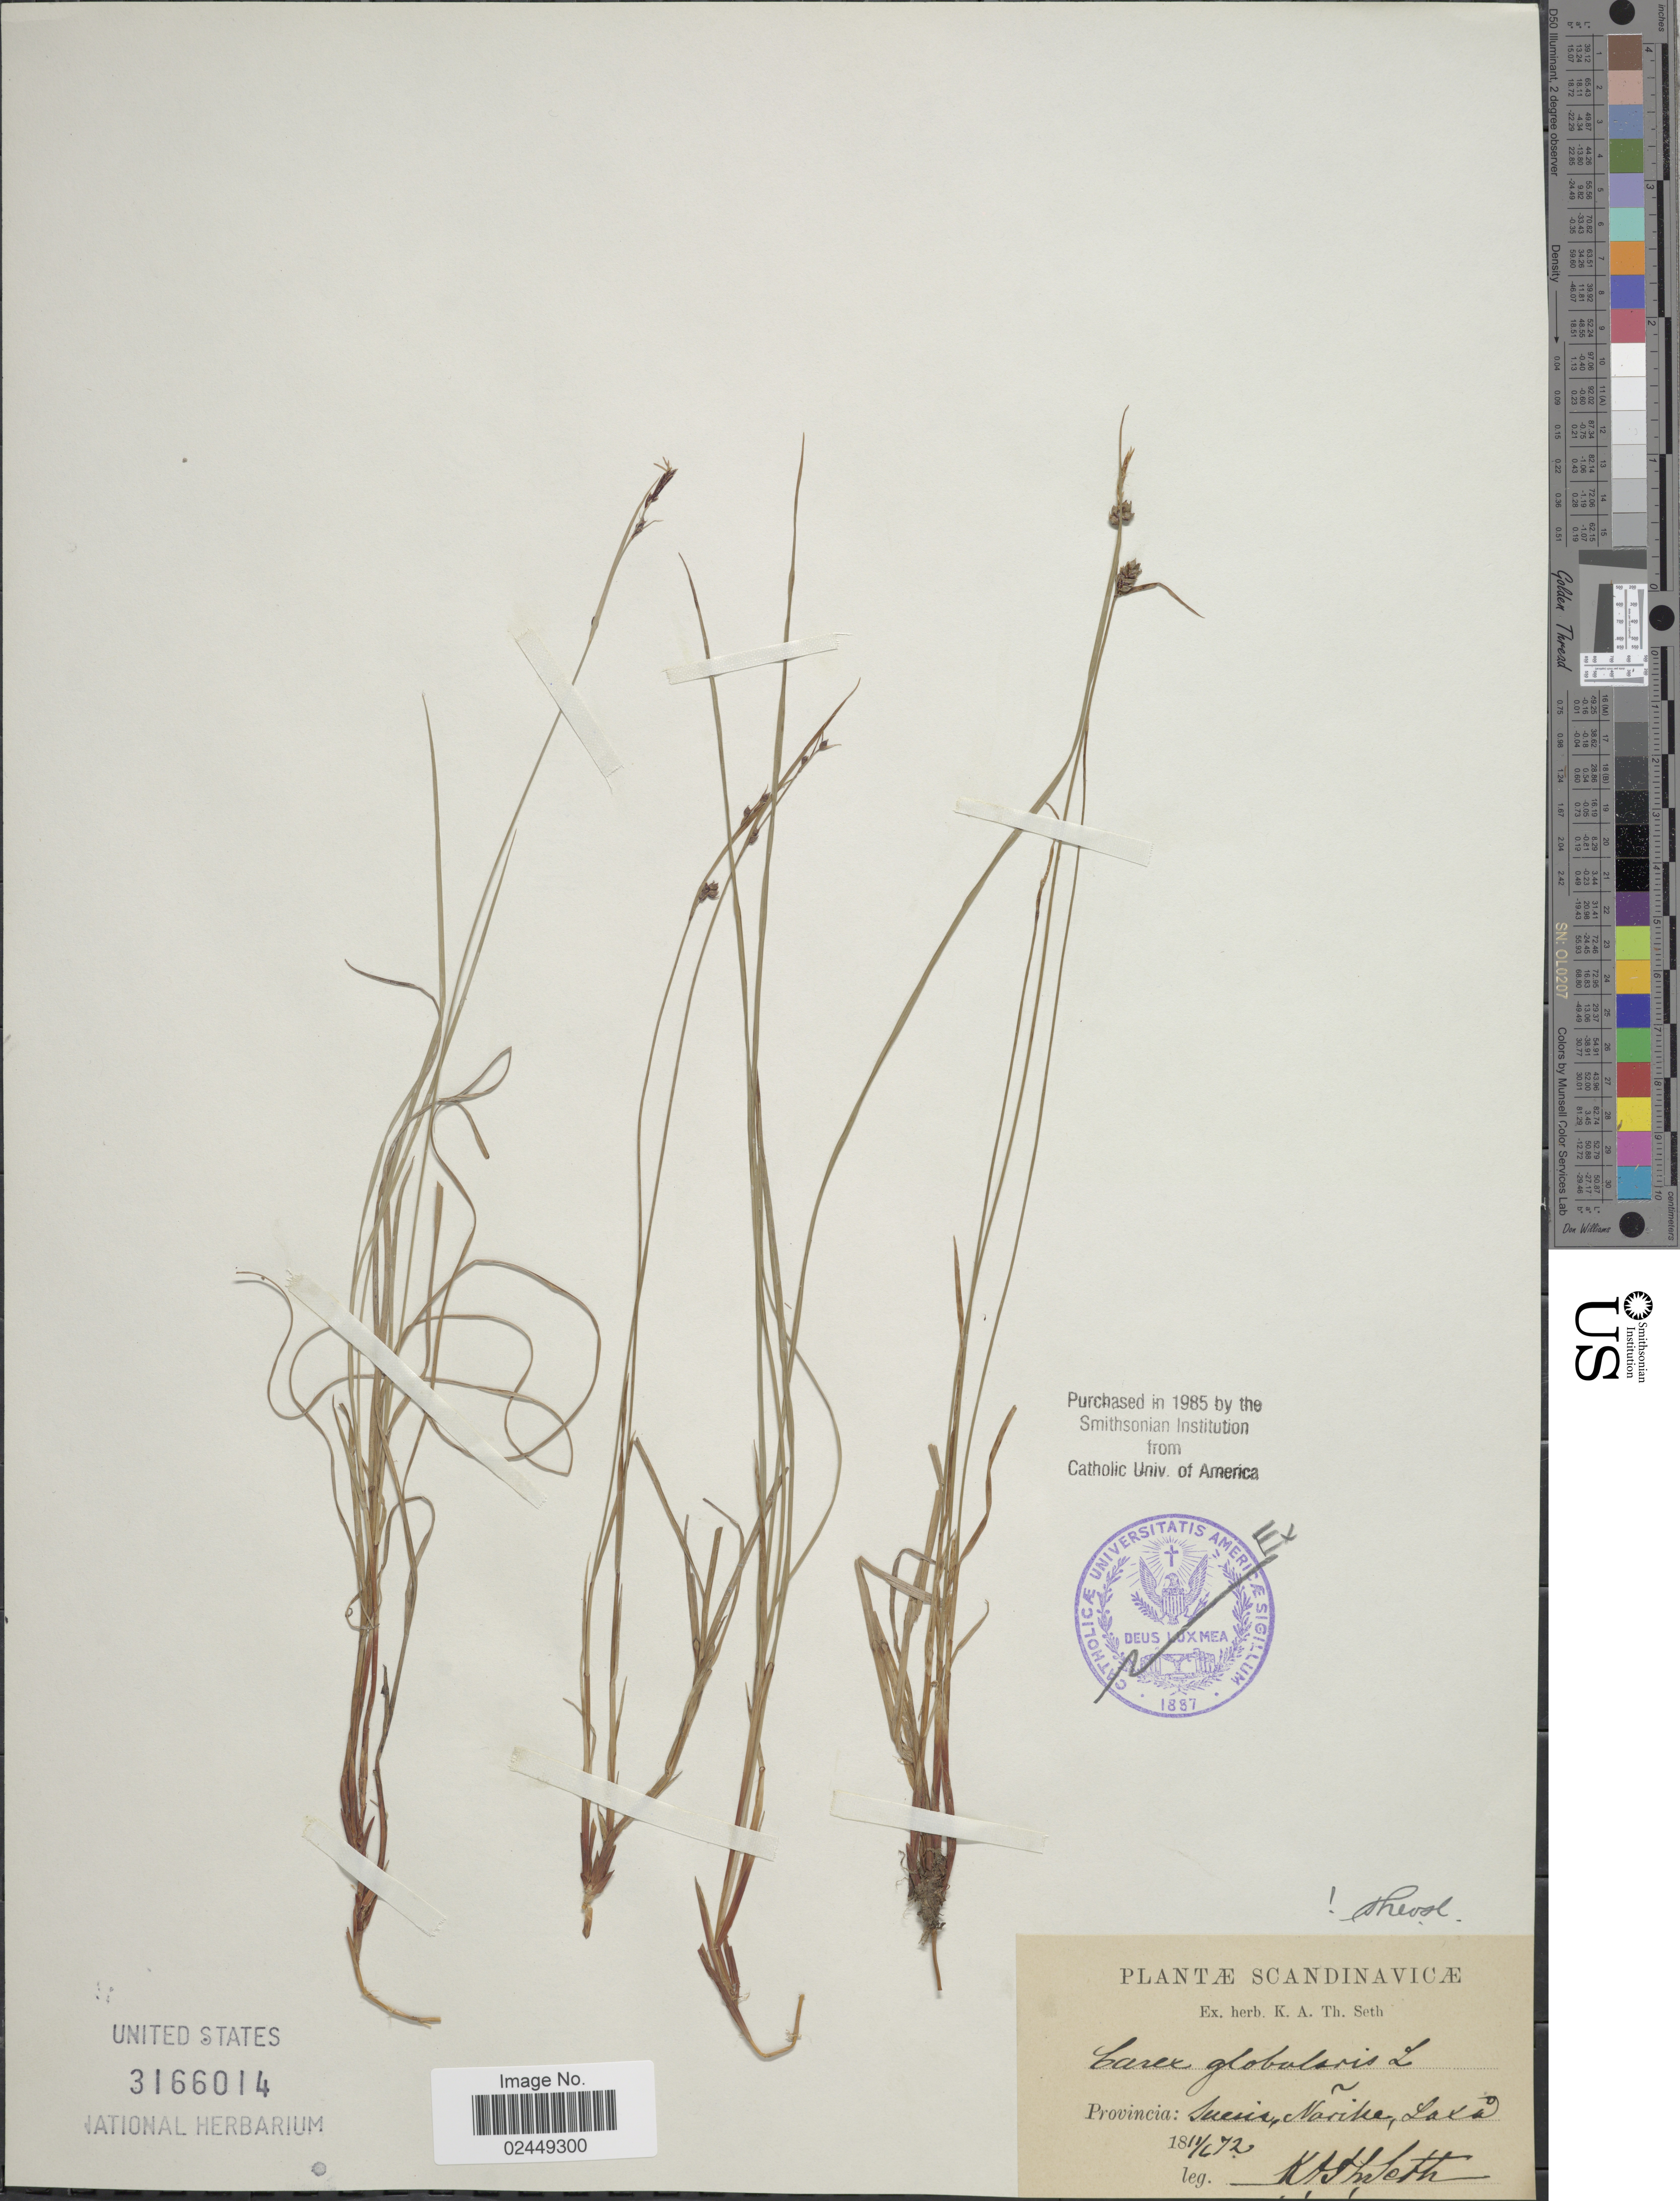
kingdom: Plantae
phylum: Tracheophyta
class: Liliopsida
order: Poales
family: Cyperaceae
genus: Carex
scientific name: Carex globularis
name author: L.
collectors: K. A. Seth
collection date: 1872-06-11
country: Sweden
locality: Närke, Laxå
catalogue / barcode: US 3166014